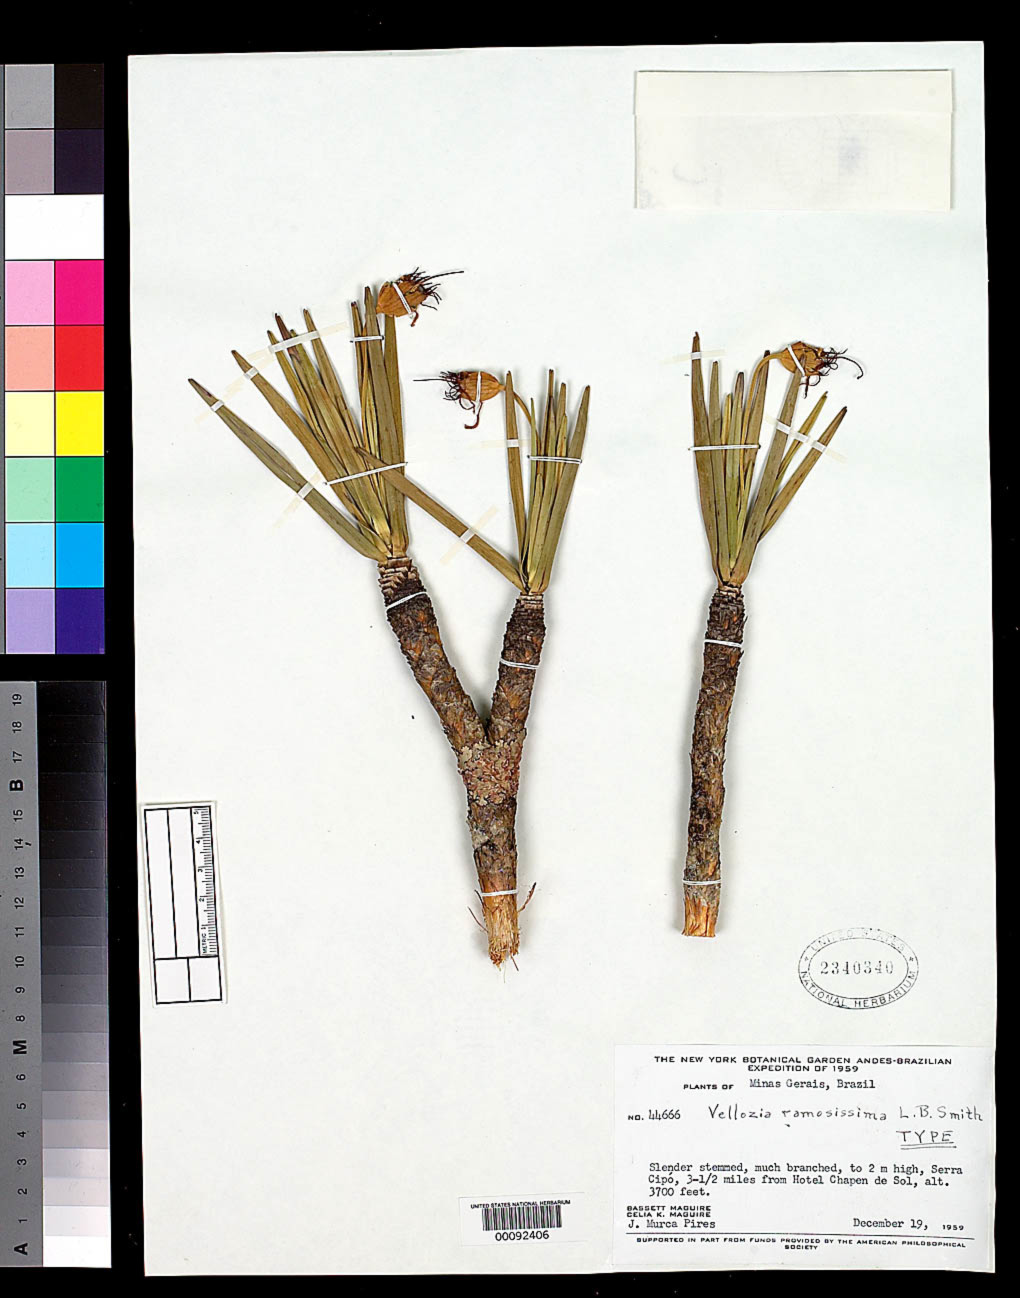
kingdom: Plantae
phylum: Tracheophyta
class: Liliopsida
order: Pandanales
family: Velloziaceae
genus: Vellozia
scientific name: Vellozia ramosissima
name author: L.B. Sm.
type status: Holotype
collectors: B. Maguire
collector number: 44666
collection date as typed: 19 Dec 1959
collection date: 1959-12-19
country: Brazil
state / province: Minas Gerais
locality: Serra do Cipo.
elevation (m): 1110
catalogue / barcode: US 2340340